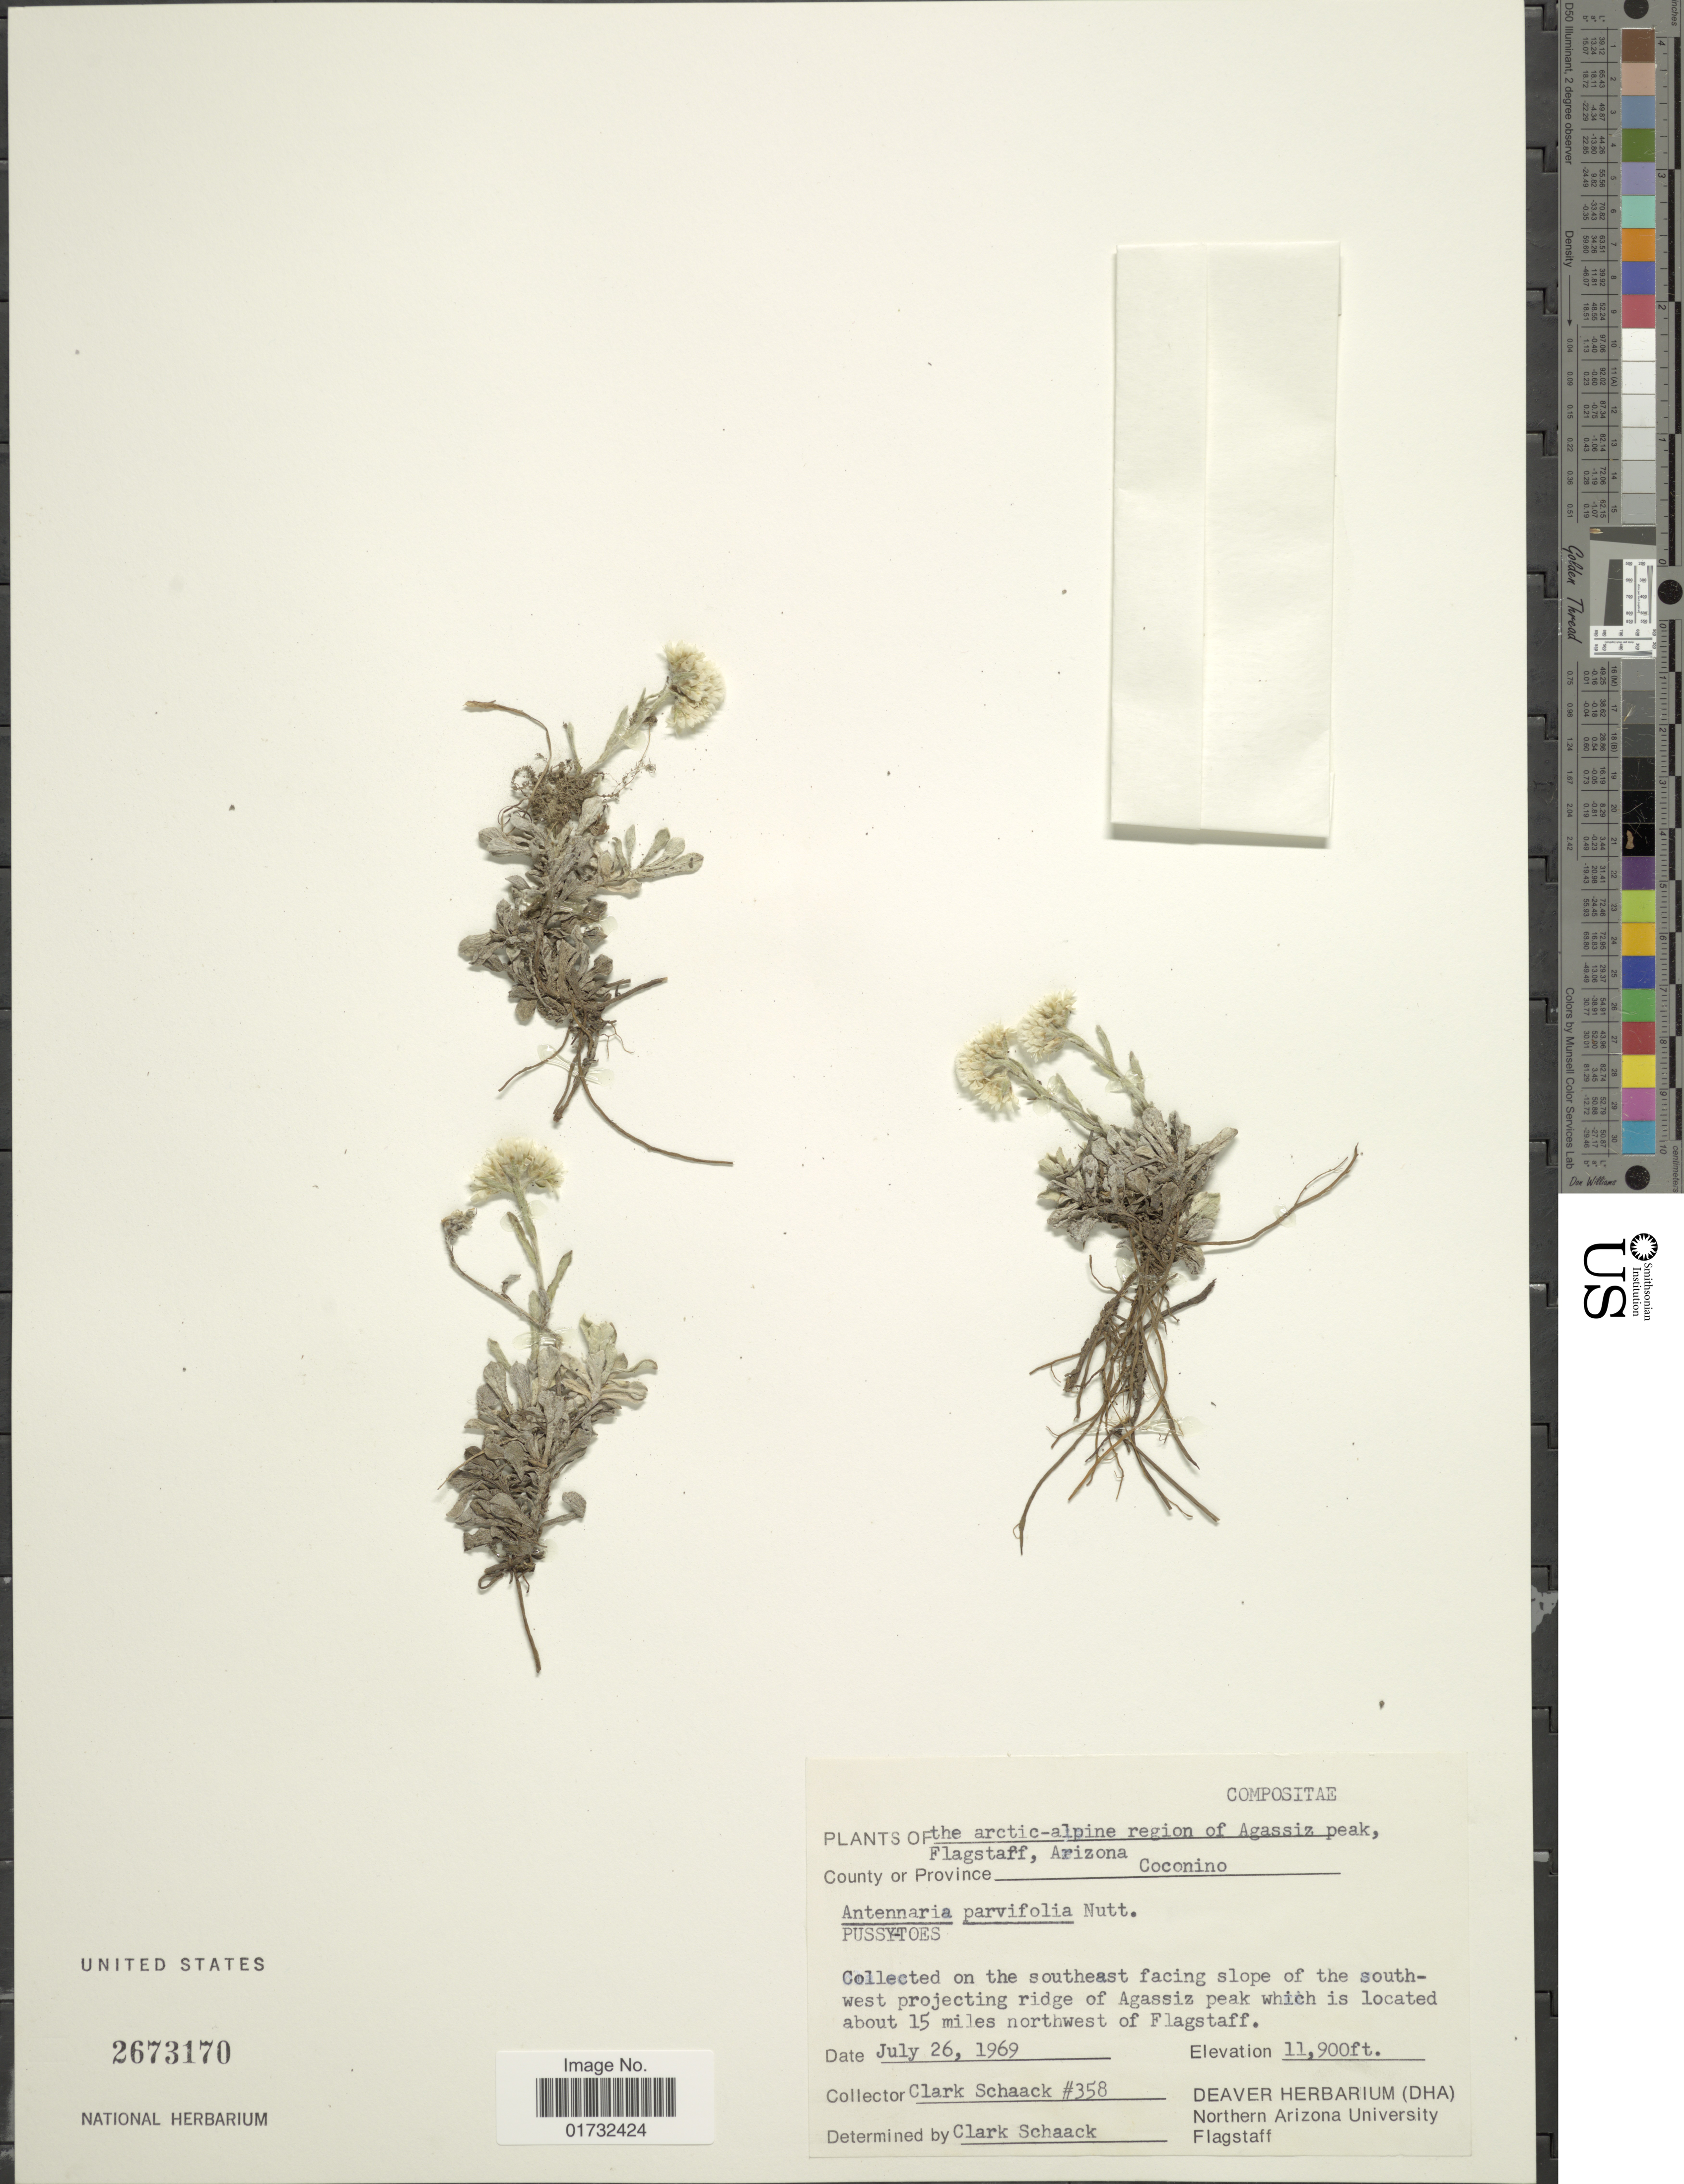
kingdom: Plantae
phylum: Tracheophyta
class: Magnoliopsida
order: Asterales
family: Asteraceae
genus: Antennaria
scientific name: Antennaria parvifolia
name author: Nutt.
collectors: C. G. Schaack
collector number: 358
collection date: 1969-07-26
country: United States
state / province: Arizona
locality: The arctic-alpine region of Agassiz peak, Flagstaff. County or Province Coconino. southeast facing slope of the southwest projecting ridge of Agassiz peak which is located about 15 miles northwest of Flagstaff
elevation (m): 3627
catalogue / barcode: US 2673170